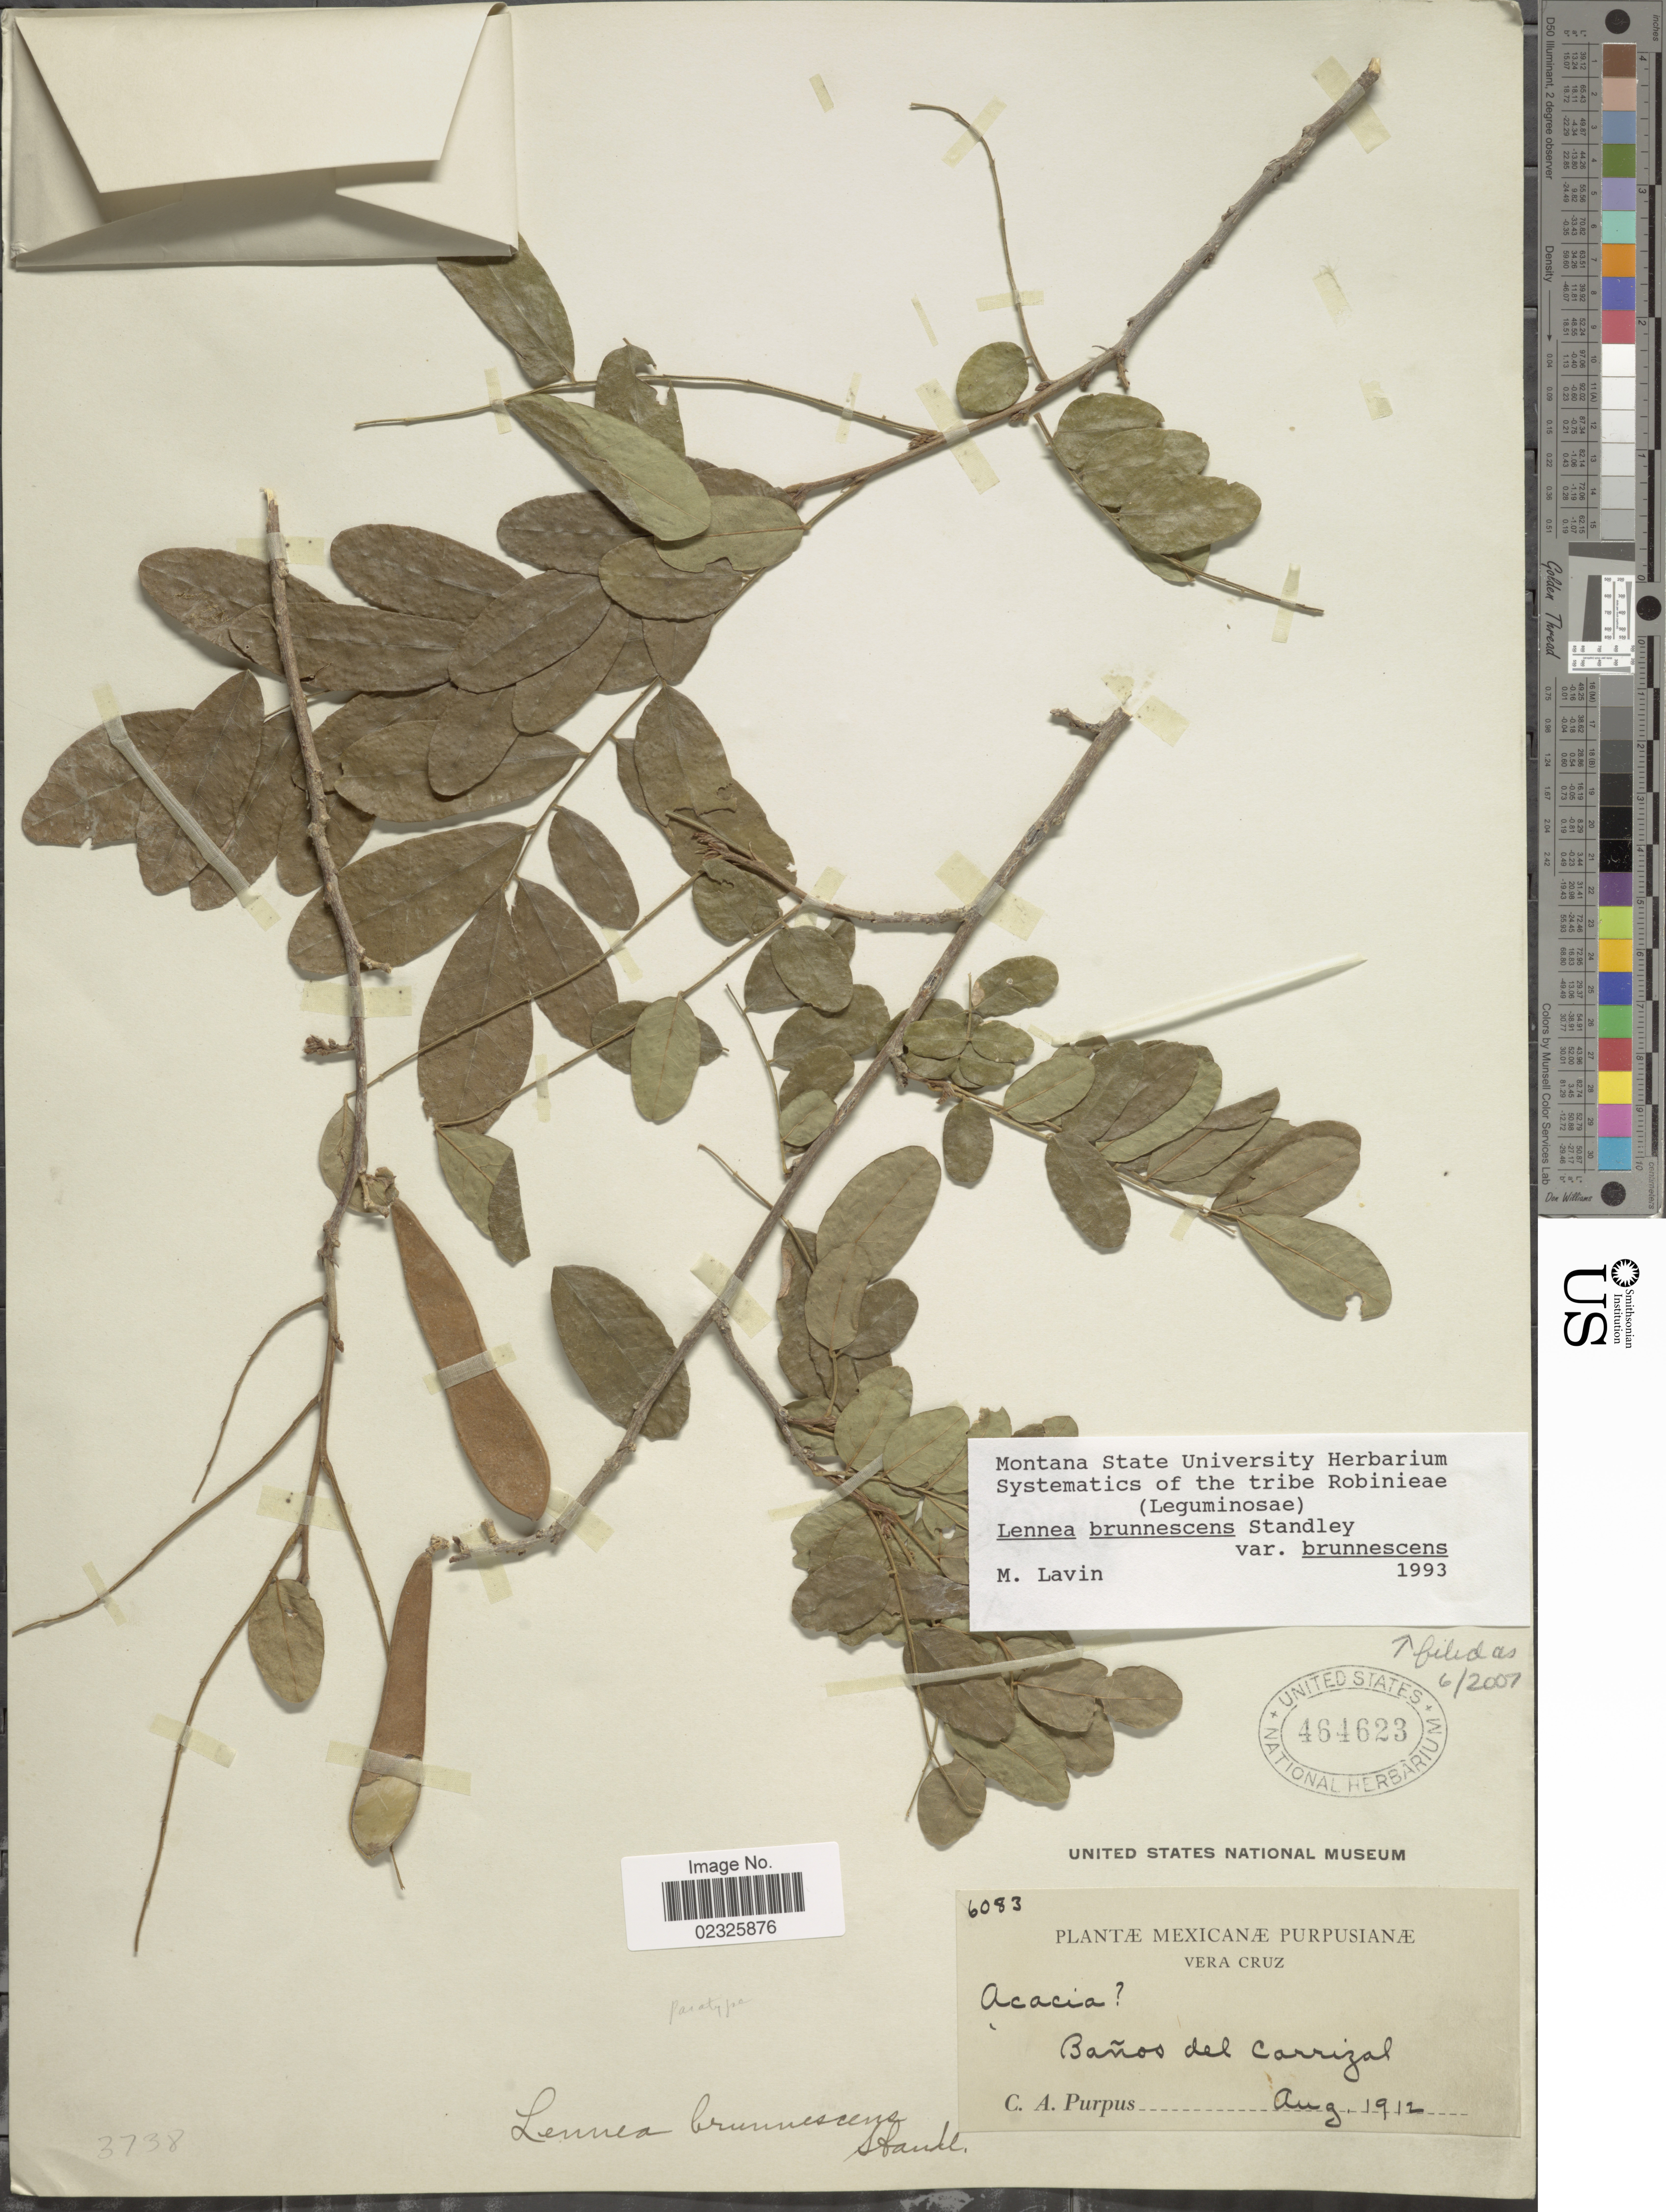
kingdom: Plantae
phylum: Tracheophyta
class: Magnoliopsida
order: Fabales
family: Fabaceae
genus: Lennea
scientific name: Lennea brunnescens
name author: Standl.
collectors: C. A. Purpus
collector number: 6083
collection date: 1912-08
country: Mexico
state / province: Veracruz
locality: Banos del Carrizal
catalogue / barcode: US 464623